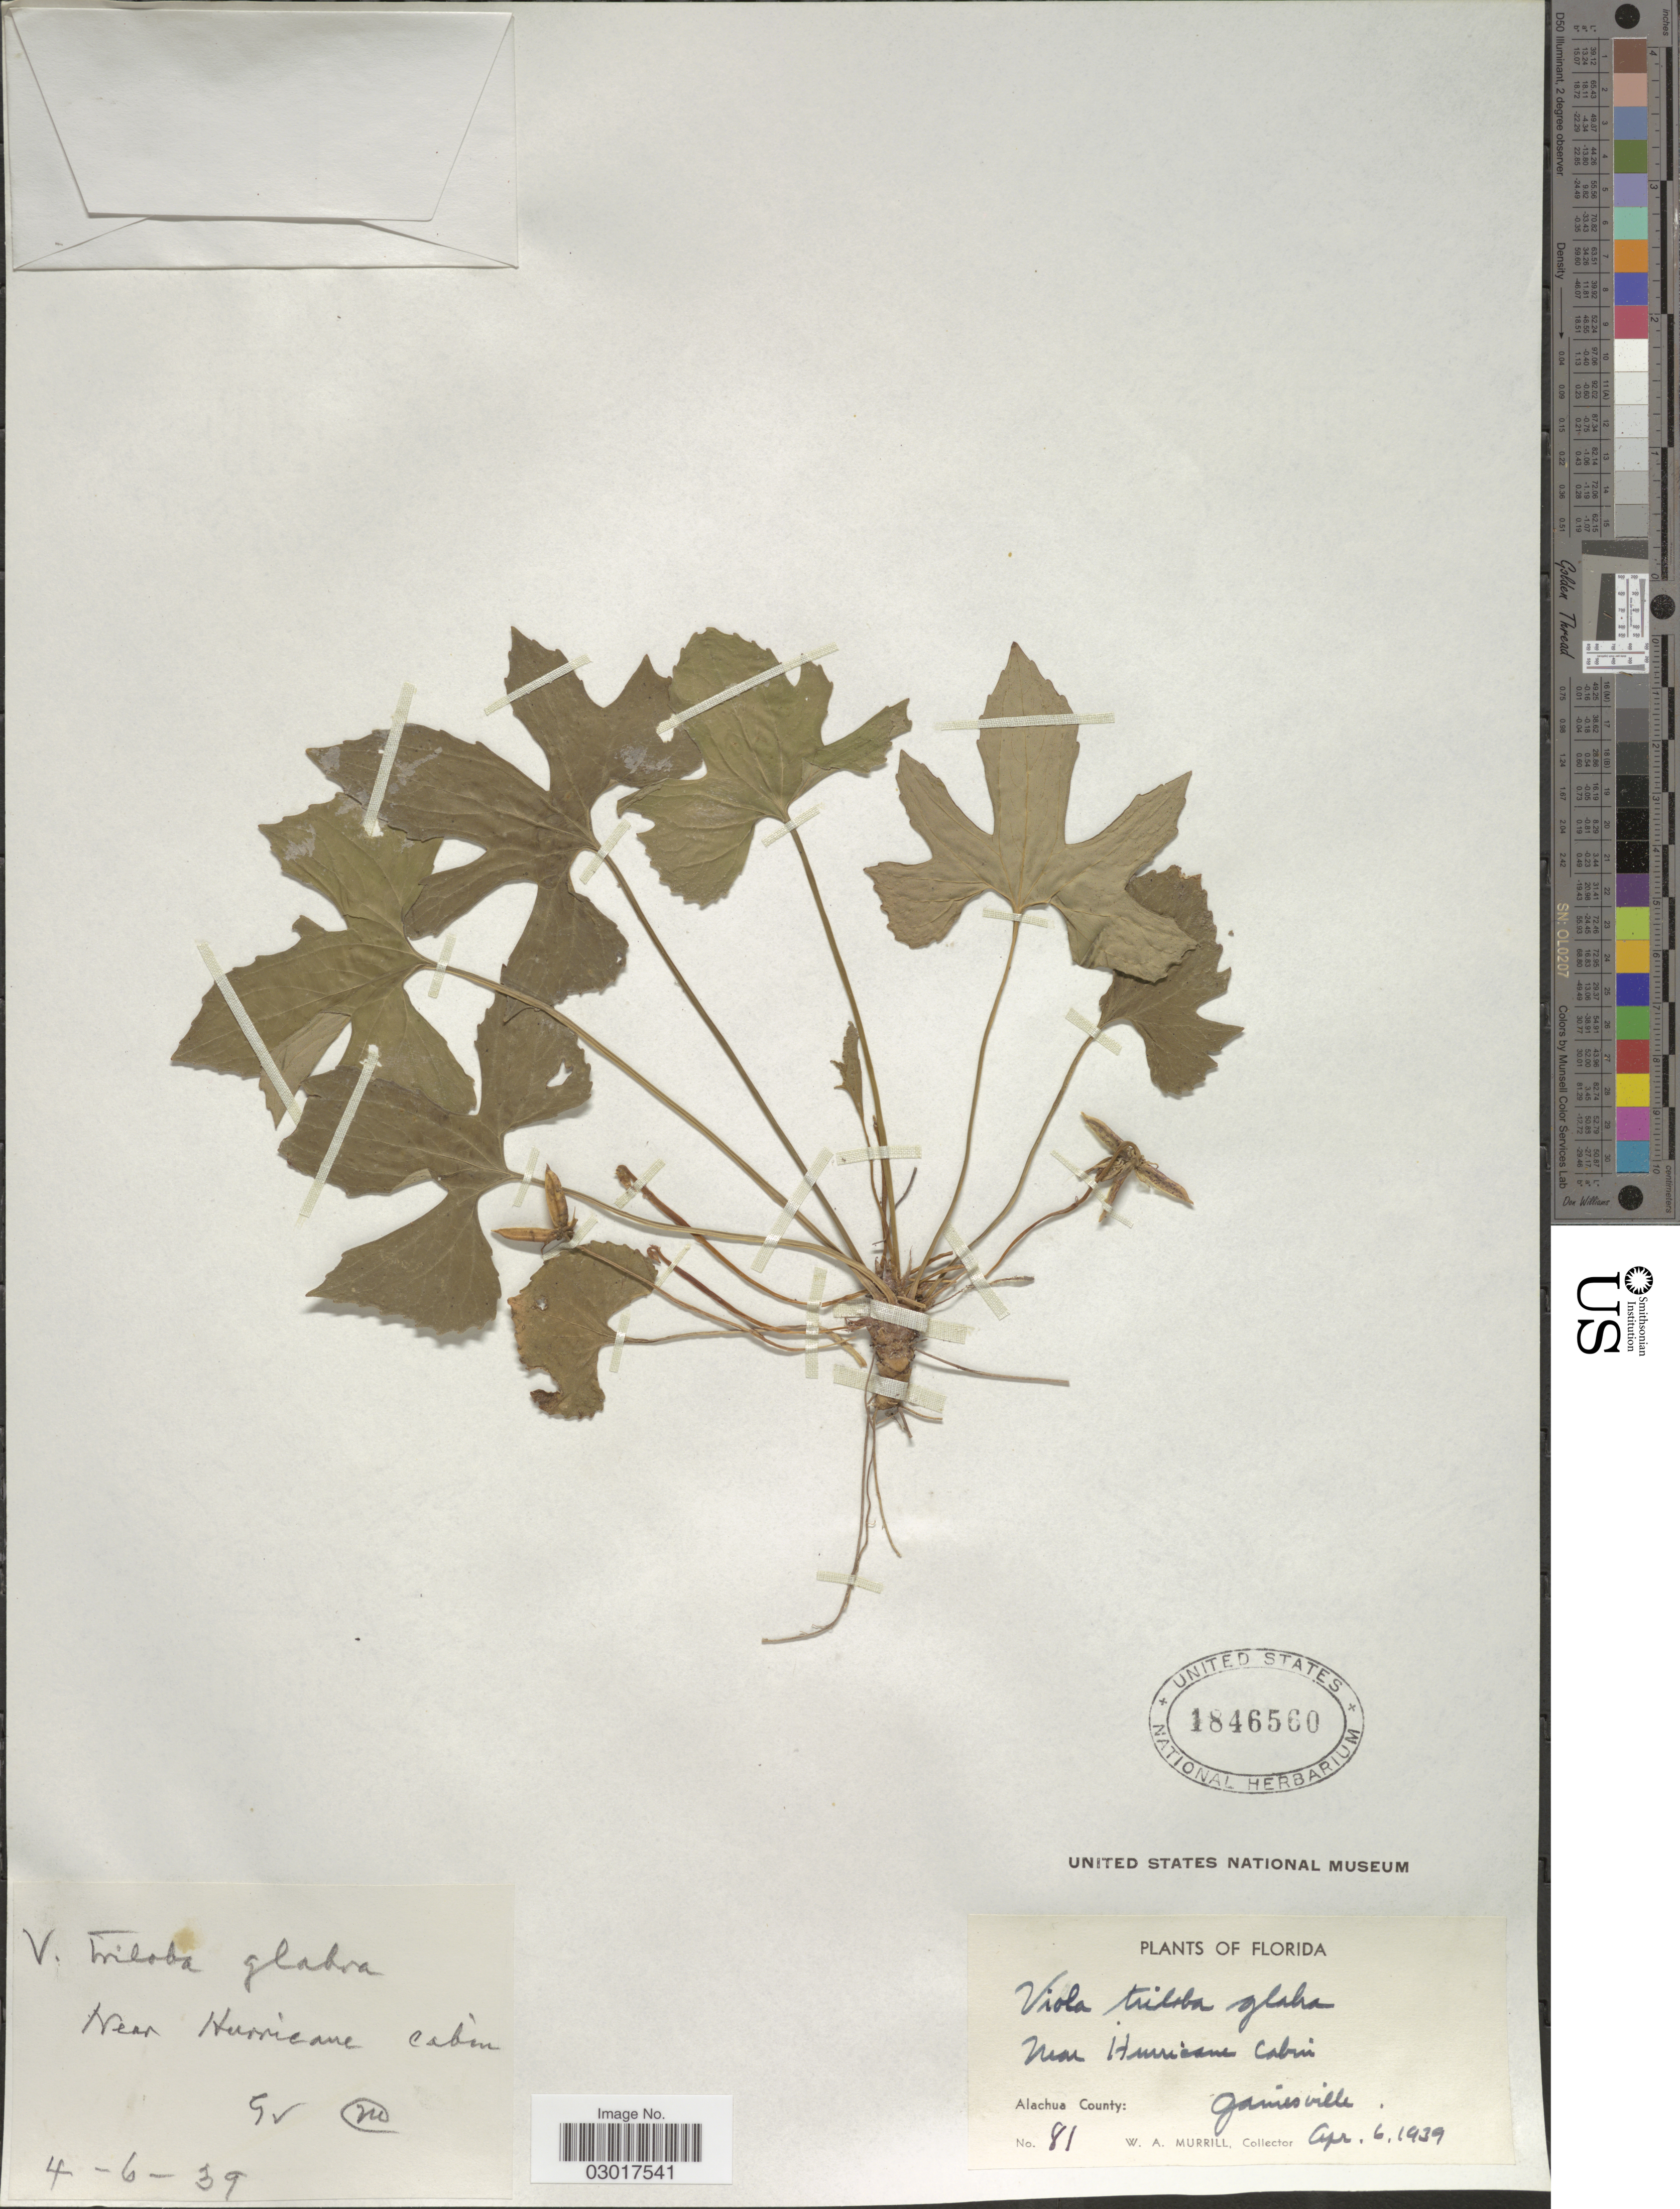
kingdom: Plantae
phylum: Tracheophyta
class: Magnoliopsida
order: Malpighiales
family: Violaceae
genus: Viola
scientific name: Viola triloba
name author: Schwein.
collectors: W. A. Murrill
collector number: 81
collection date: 1939-04-06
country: United States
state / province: Florida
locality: Near Hurricane Cabin, Alachua County: Gainesville.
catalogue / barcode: US 1846560